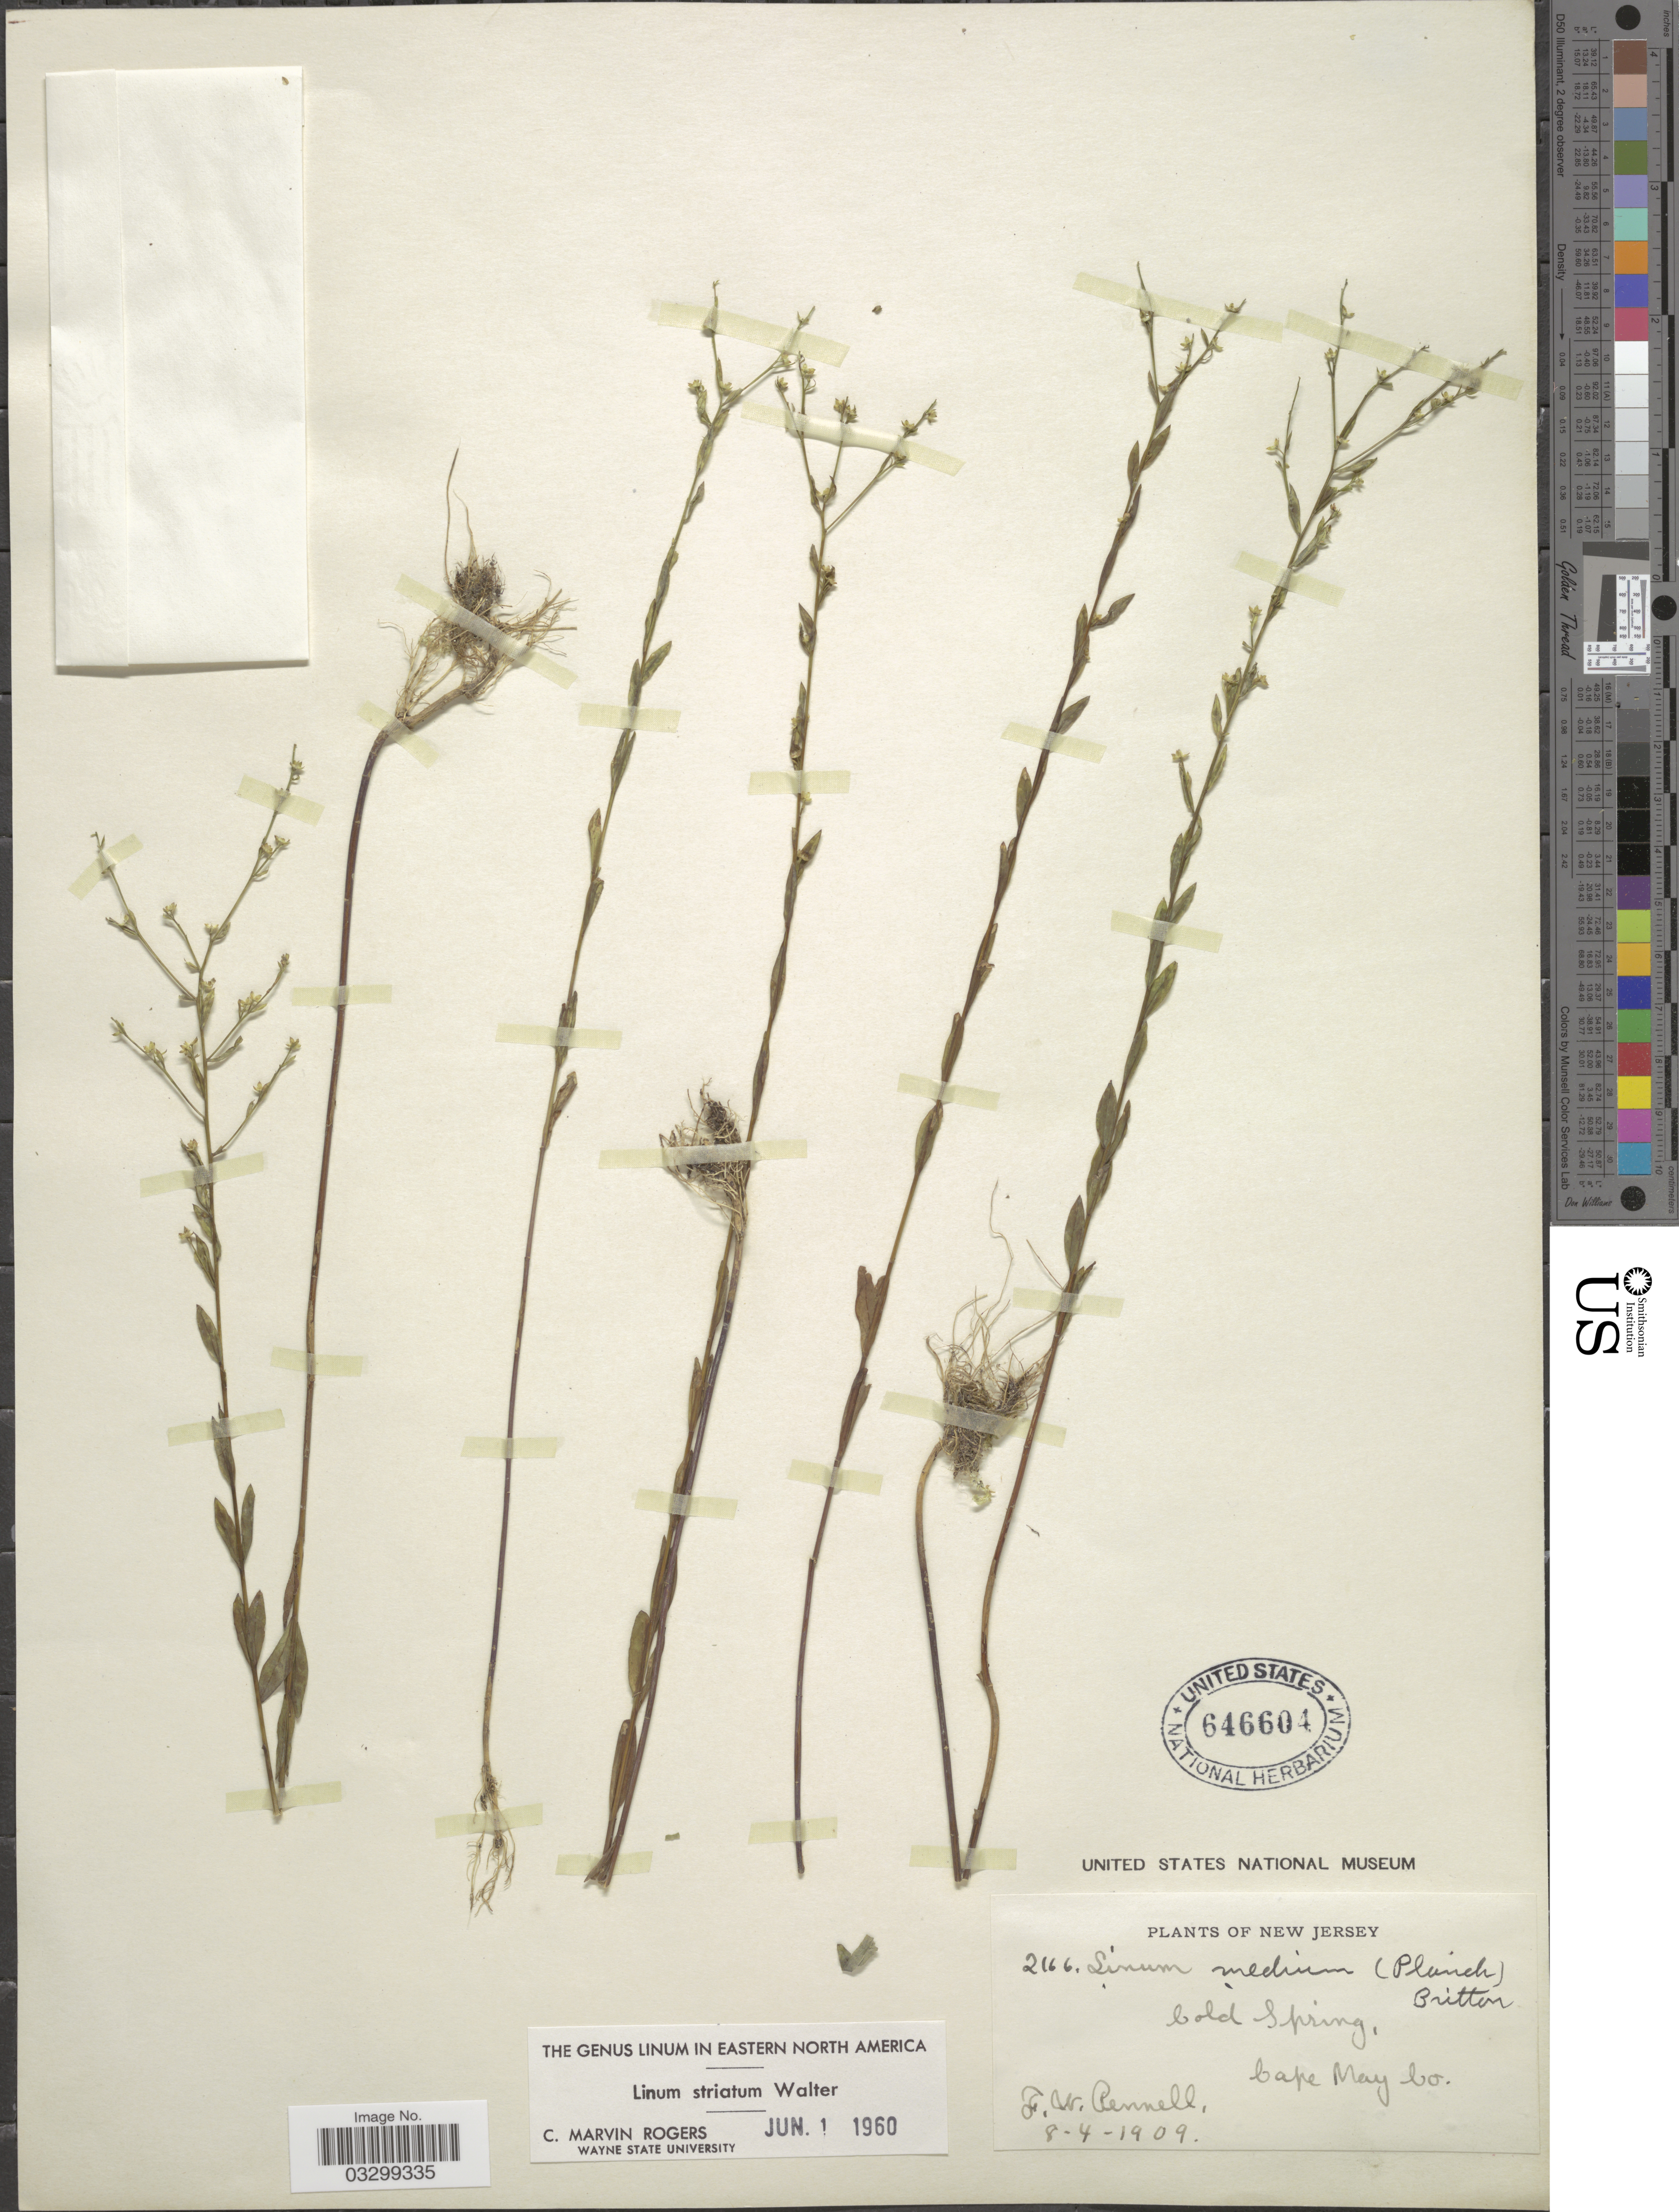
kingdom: Plantae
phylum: Tracheophyta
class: Magnoliopsida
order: Malpighiales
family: Linaceae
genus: Linum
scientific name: Linum striatum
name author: Walter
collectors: F. W. Pennell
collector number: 2166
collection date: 1909-08-04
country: United States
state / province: New Jersey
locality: Cold Spring, Cape May Co.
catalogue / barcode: US 646604